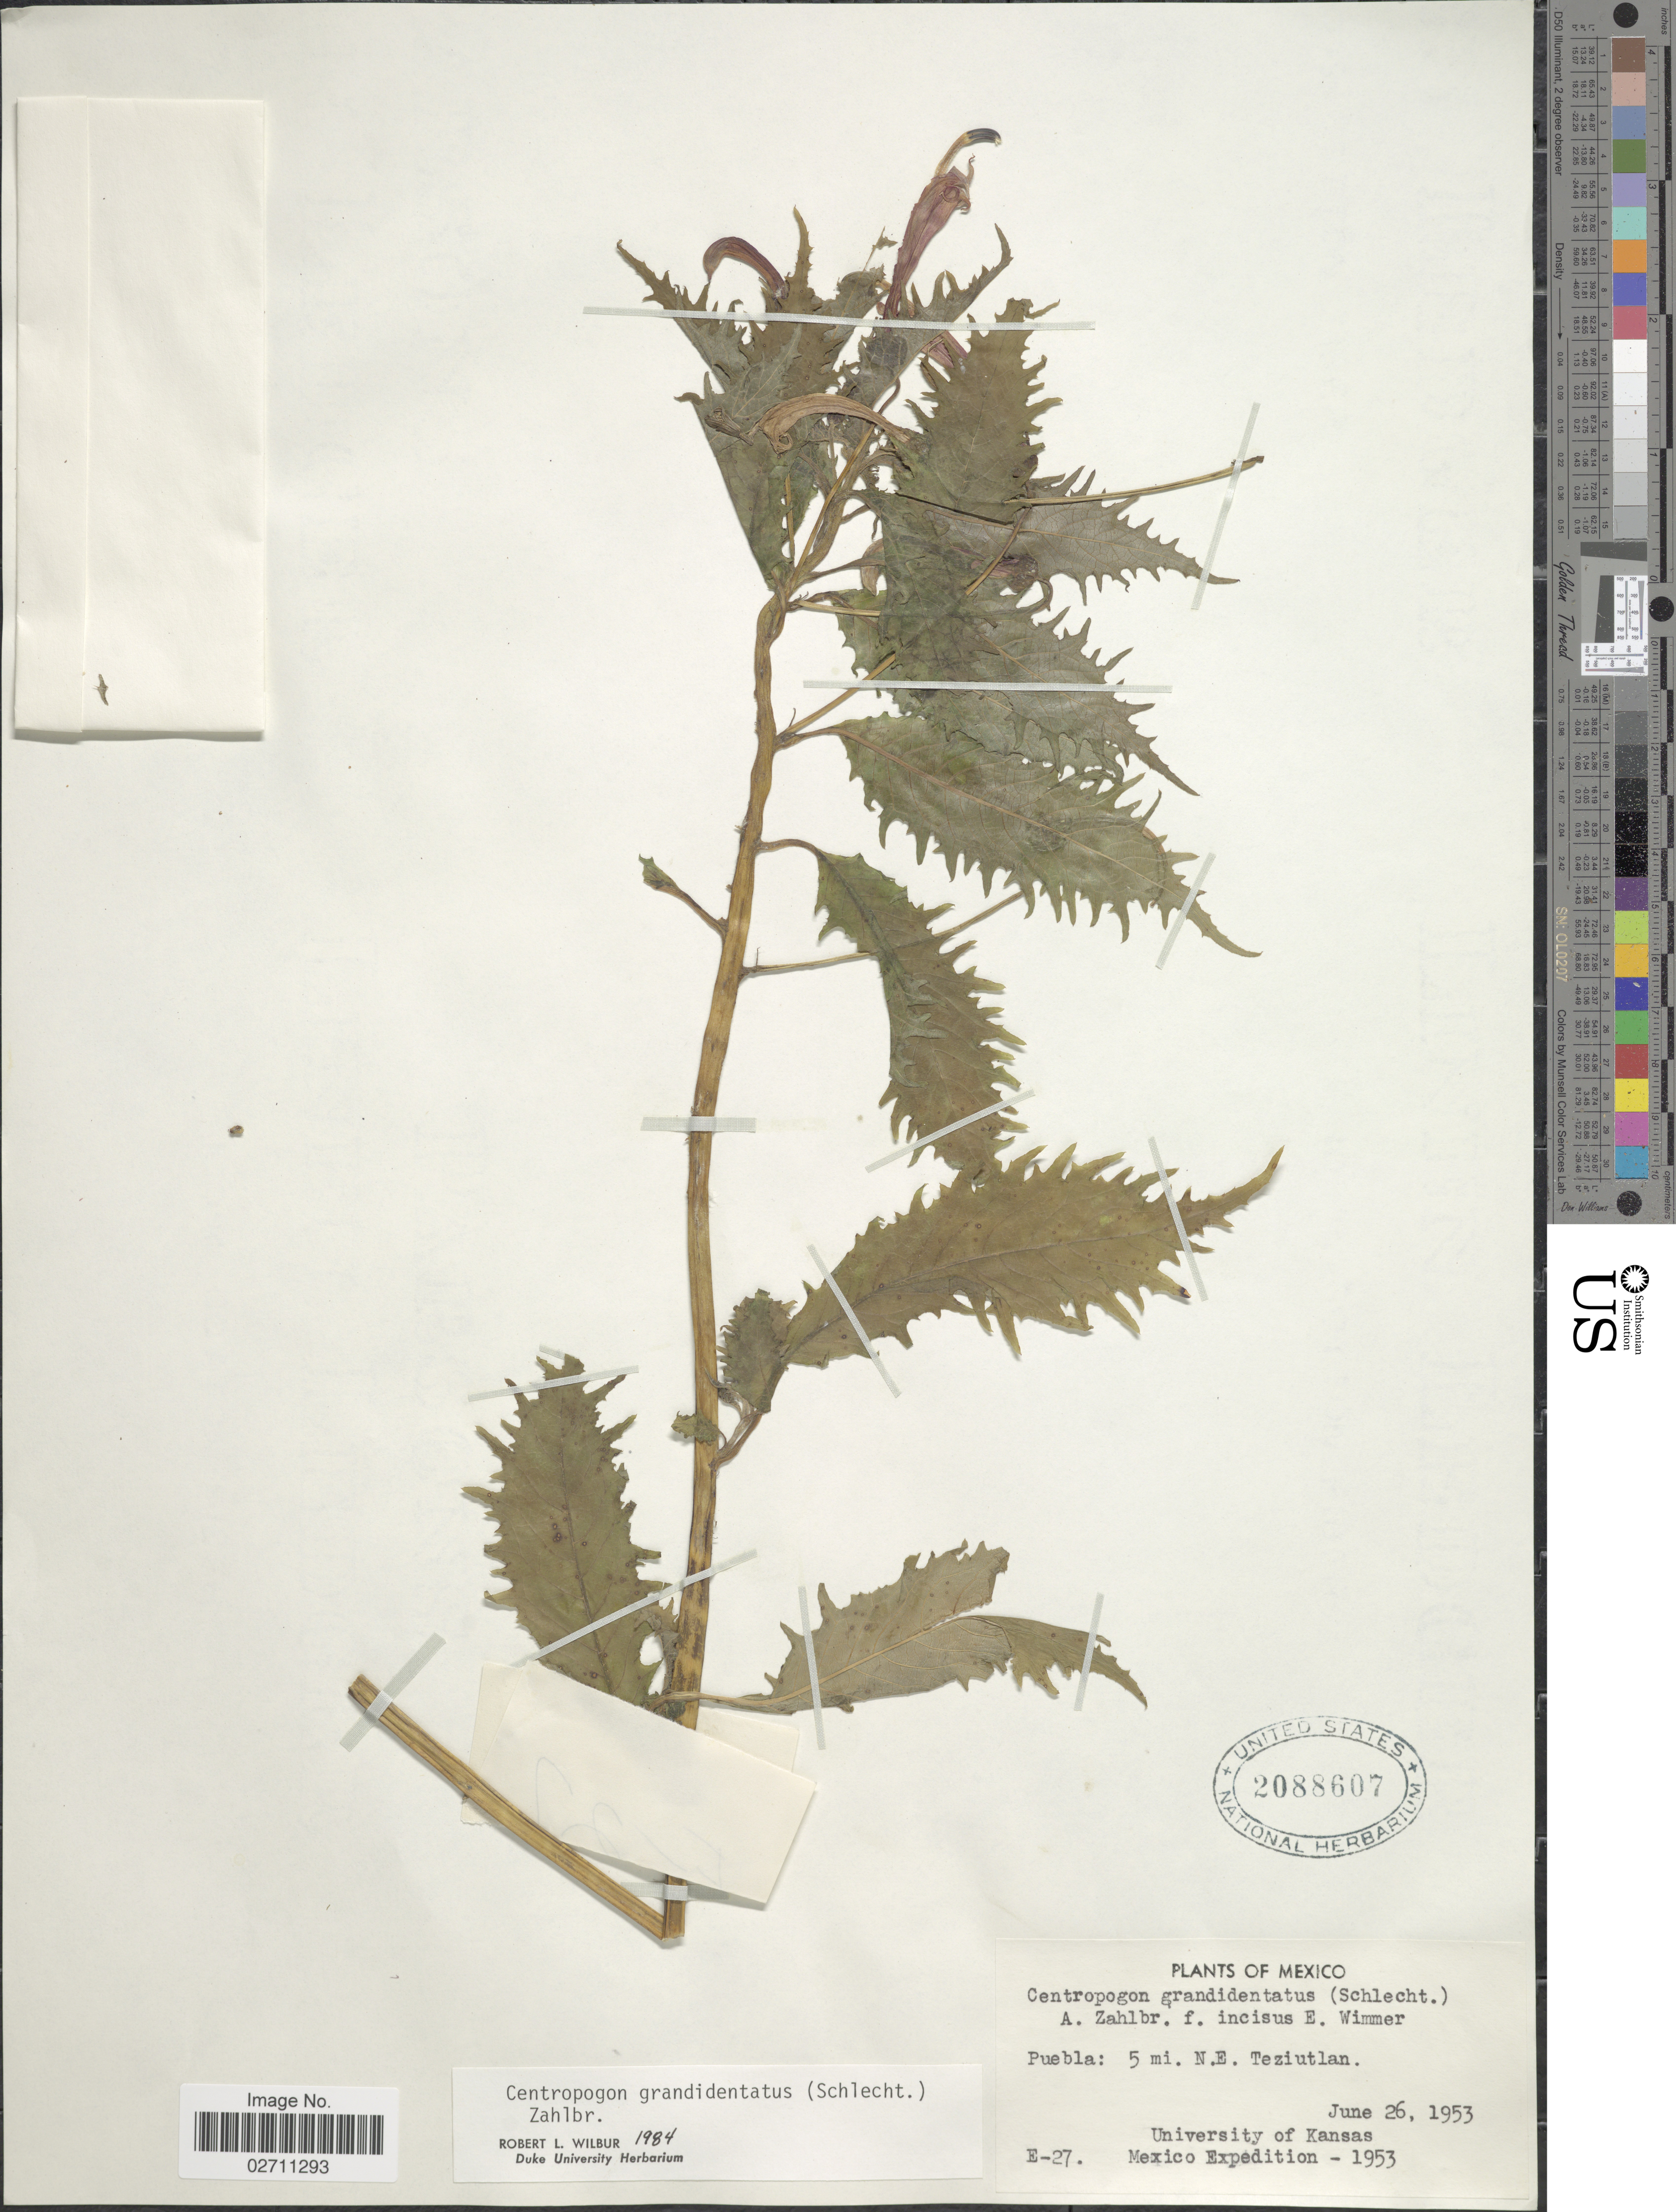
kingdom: Plantae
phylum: Tracheophyta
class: Magnoliopsida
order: Asterales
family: Campanulaceae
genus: Centropogon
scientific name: Centropogon grandidentatus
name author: (Schltdl.) Zahlbr.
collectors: University of Kansas Mexico Expedition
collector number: E-27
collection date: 1953-06-26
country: Mexico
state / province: Puebla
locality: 5 mi. N.E. Teziutlan.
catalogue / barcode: US 2088607